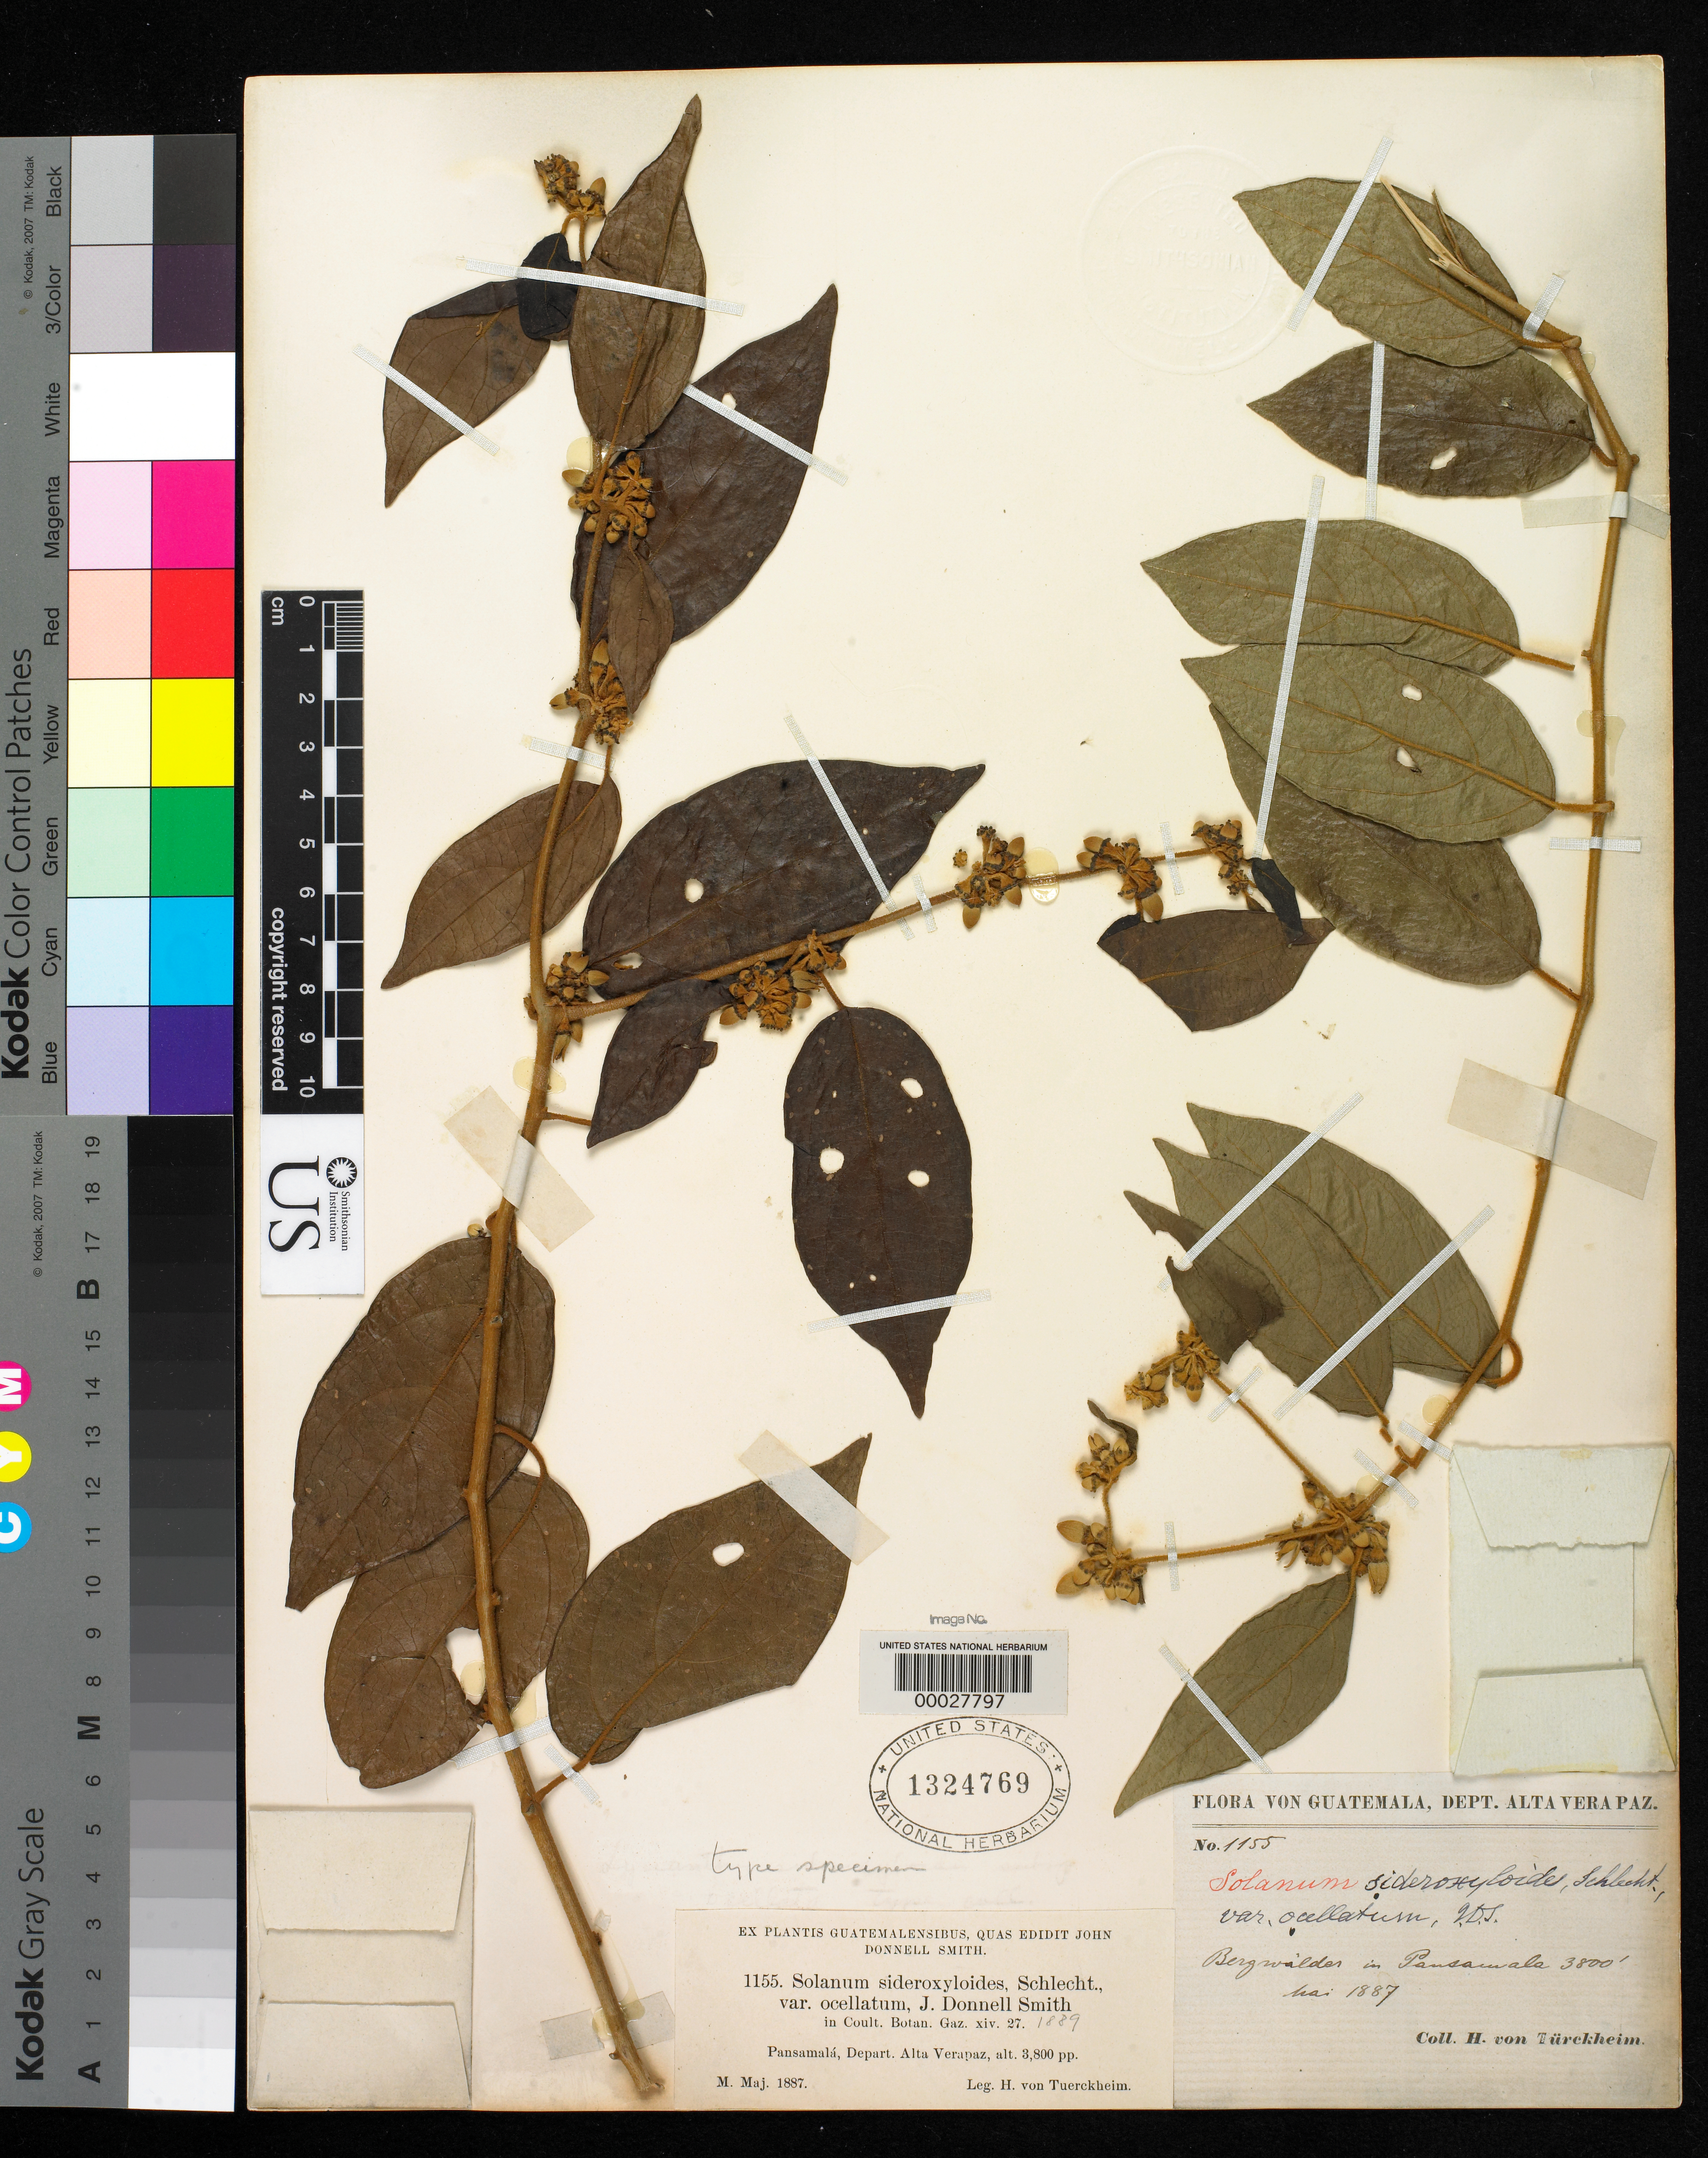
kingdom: Plantae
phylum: Tracheophyta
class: Magnoliopsida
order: Solanales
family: Solanaceae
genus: Solanum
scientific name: Solanum sideroxyloides var. ocellatum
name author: Donn. Sm.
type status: Holotype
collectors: H. von Türckheim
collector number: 1155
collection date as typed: May 1887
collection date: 1887-05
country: Guatemala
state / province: Alta Verapaz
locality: Pansamalá.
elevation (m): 1158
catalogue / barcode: US 1324769